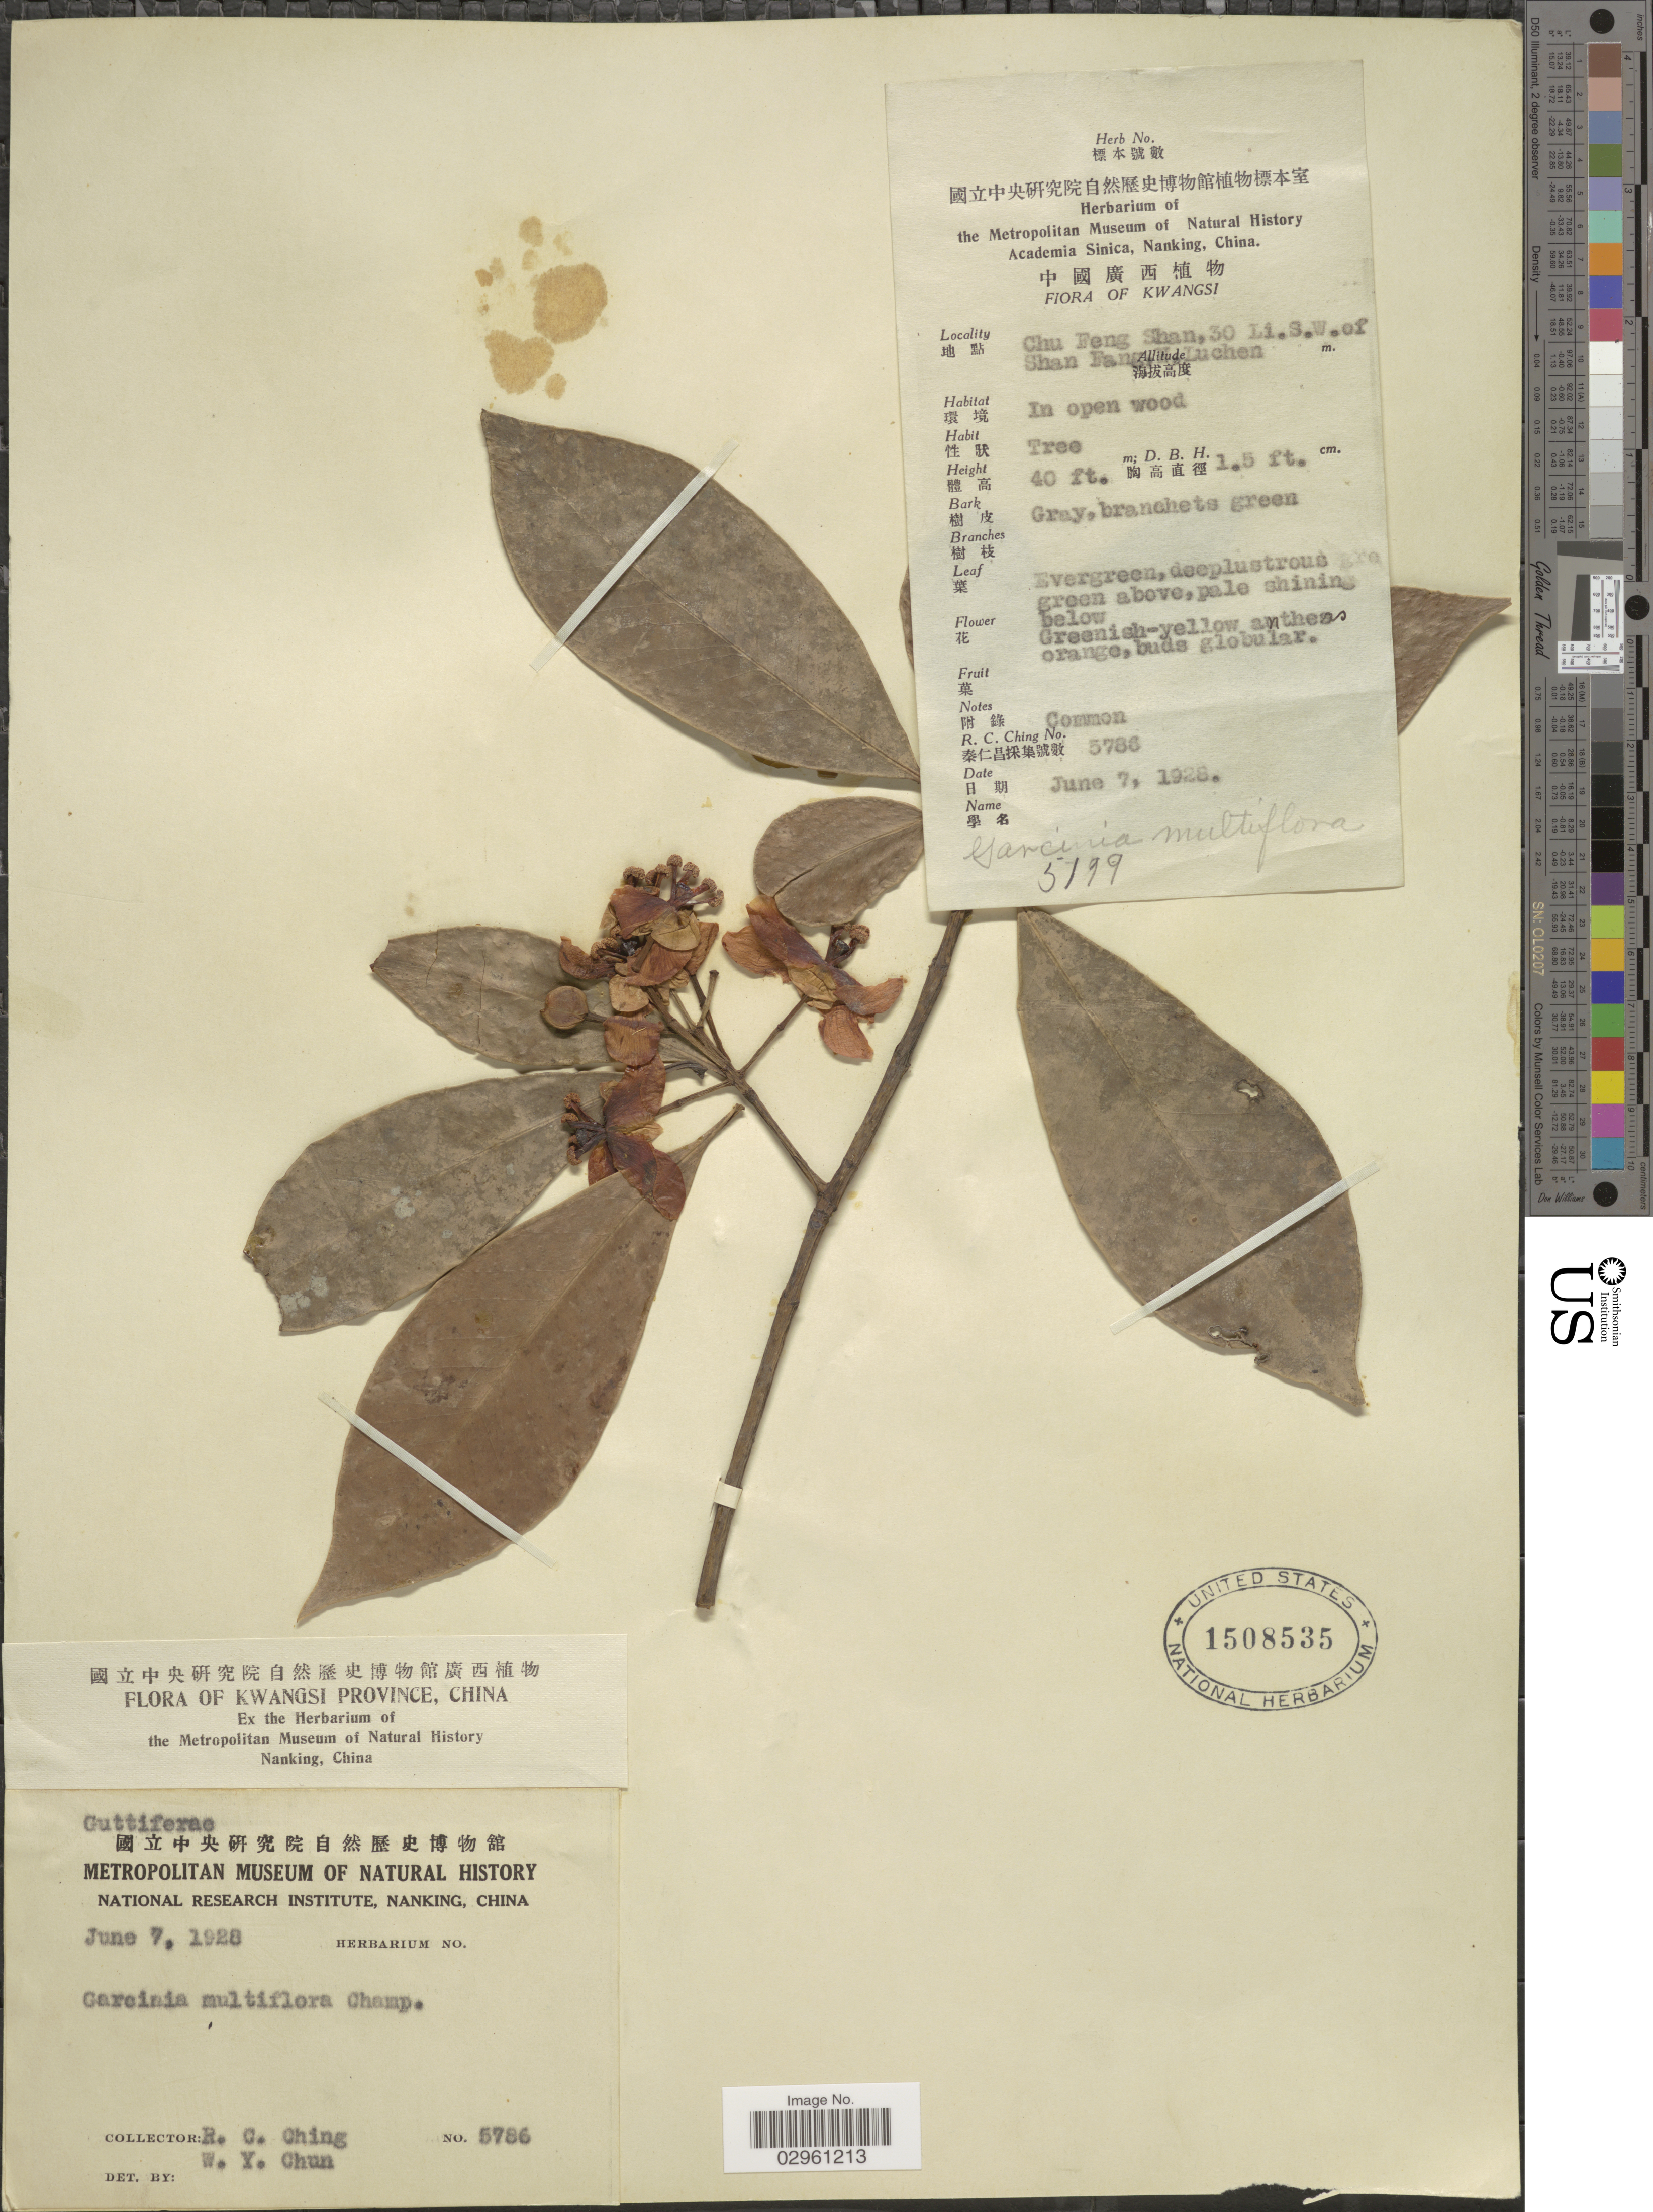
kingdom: Plantae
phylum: Tracheophyta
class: Magnoliopsida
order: Malpighiales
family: Clusiaceae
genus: Garcinia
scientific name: Garcinia multiflora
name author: Champ. ex Benth.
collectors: R. C. Ching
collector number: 5786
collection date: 1928-06-07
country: China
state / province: Guangxi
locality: Kwangsi Province. Chu Feng Shan, 30 Li.S.W. of Shan Fang [illegible text] Luchen.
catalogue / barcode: US 1508535